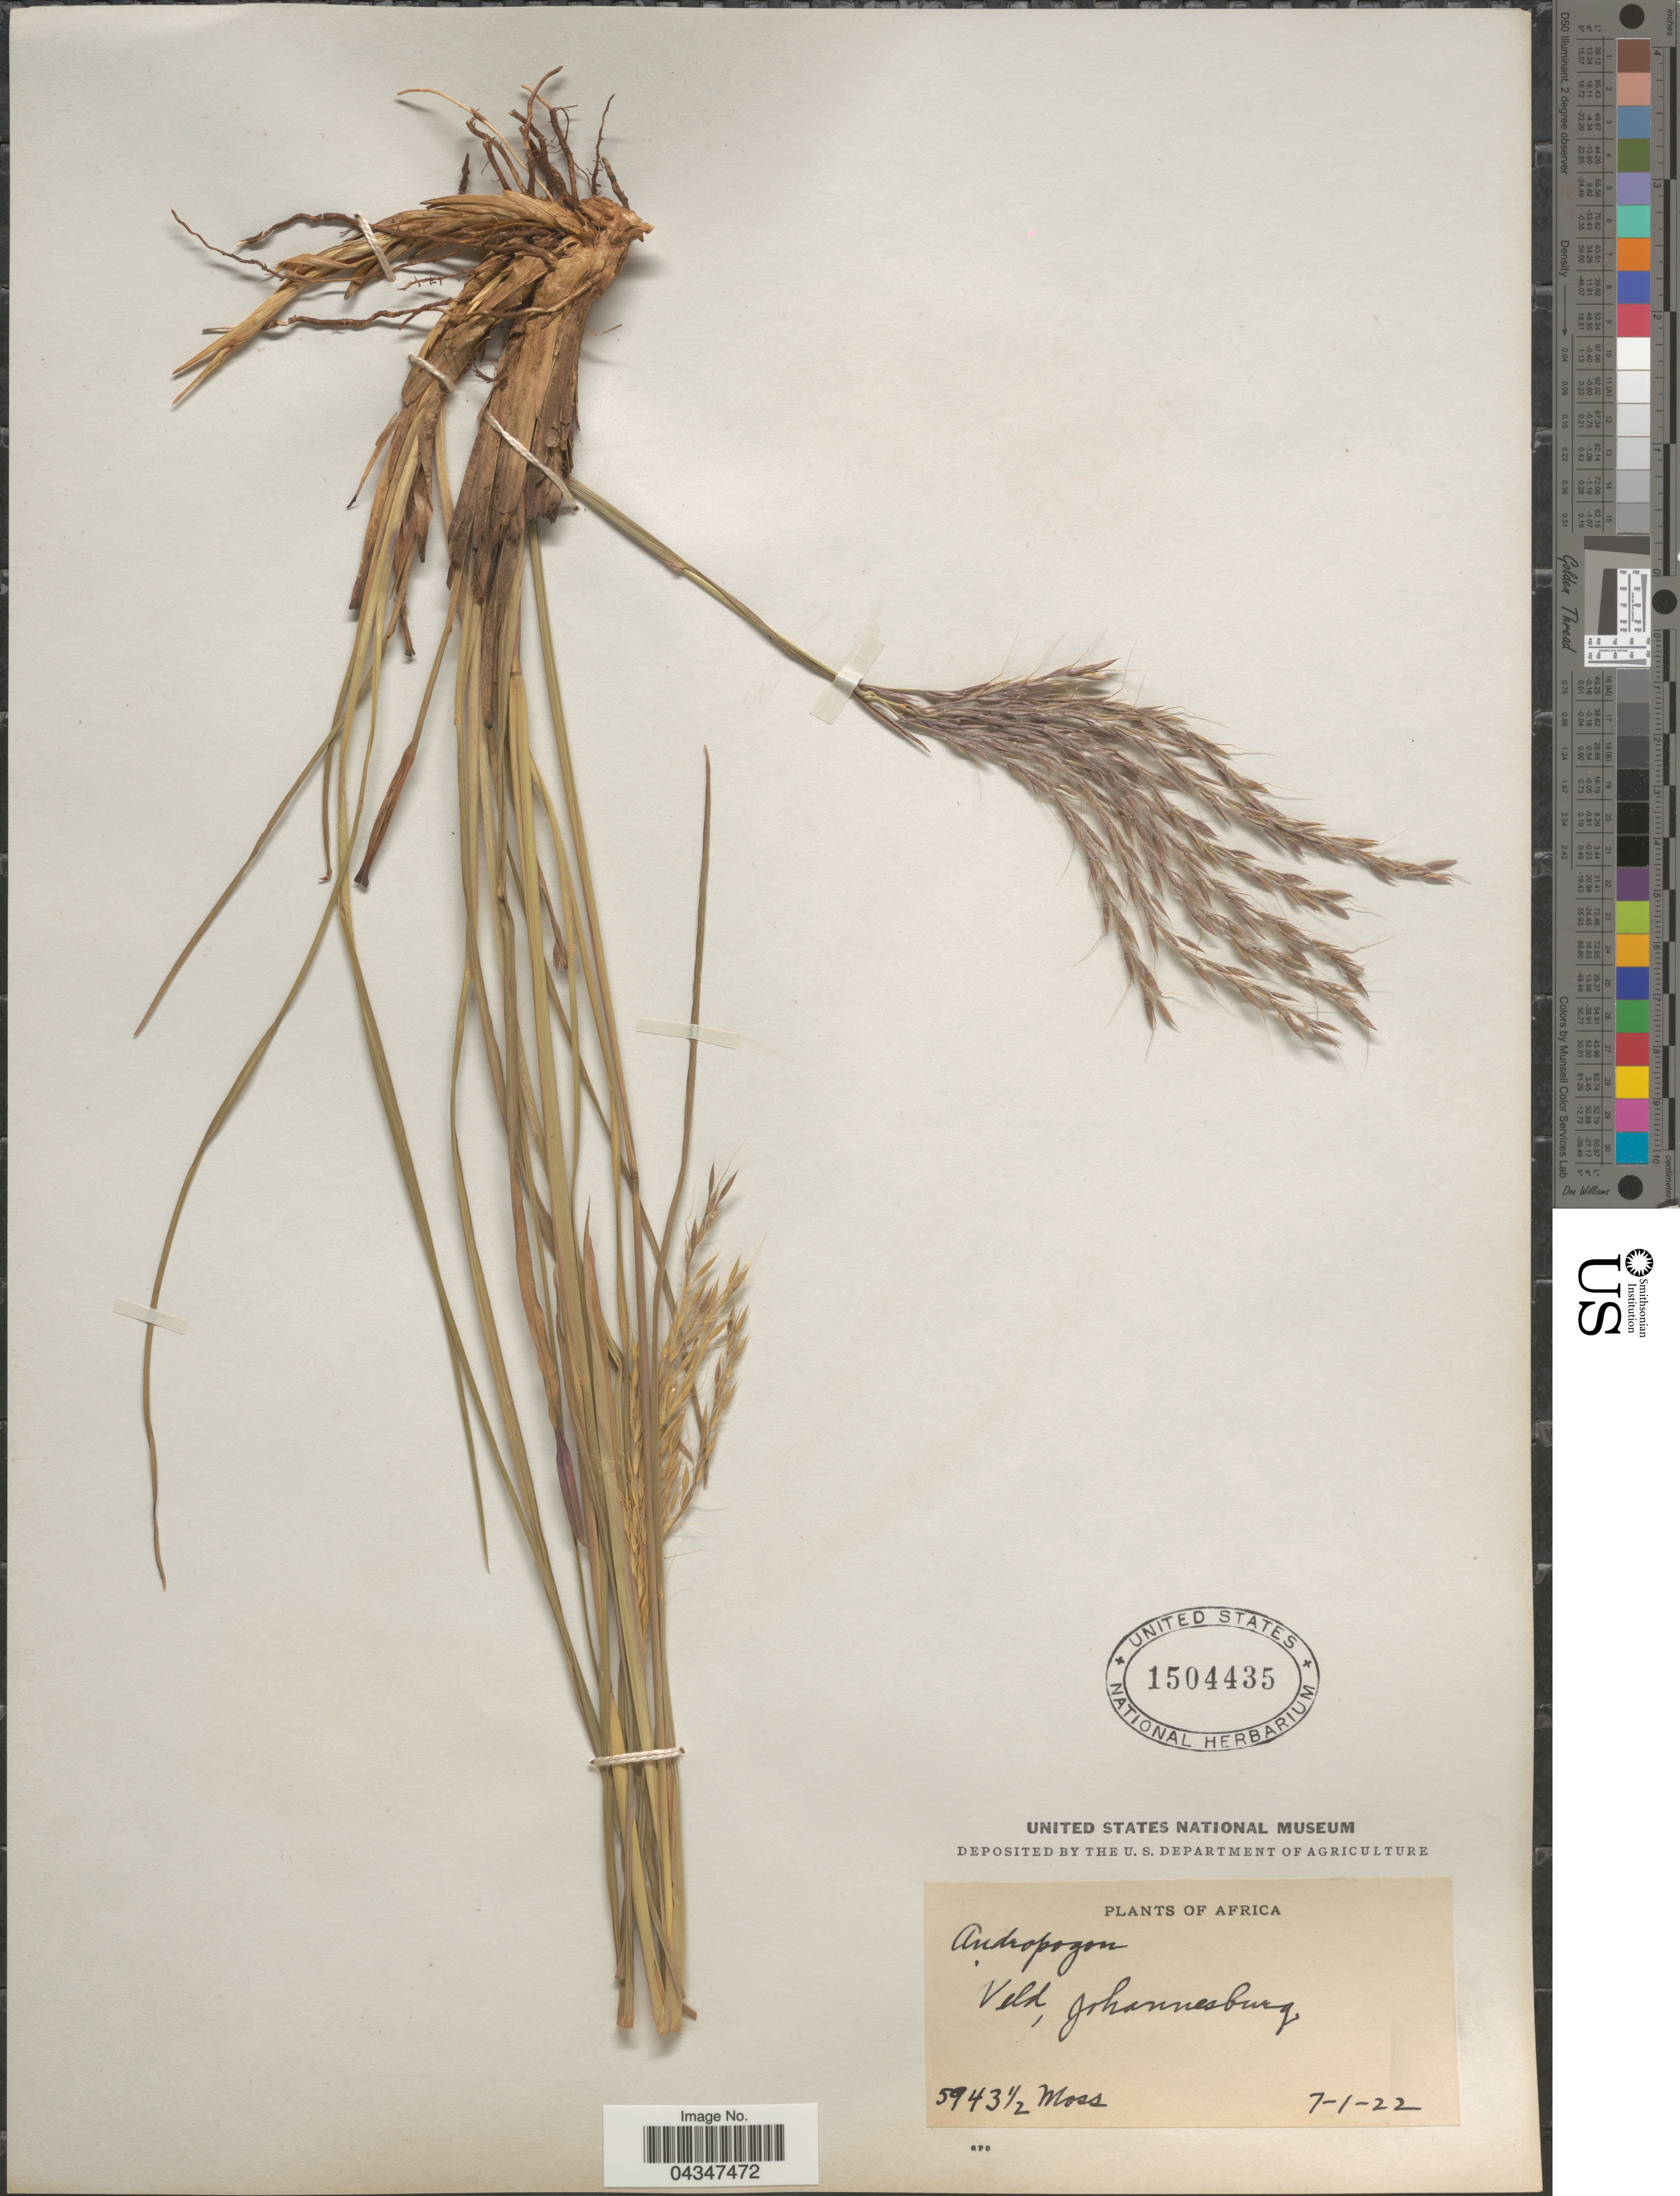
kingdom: Plantae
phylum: Tracheophyta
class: Liliopsida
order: Poales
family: Poaceae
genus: Andropogon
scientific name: Andropogon sp.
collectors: M. B. Moss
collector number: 5943½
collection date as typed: Transcribed d/m/y: 7/1/22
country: South Africa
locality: Veld, Johannesburg.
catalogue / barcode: US 1504435